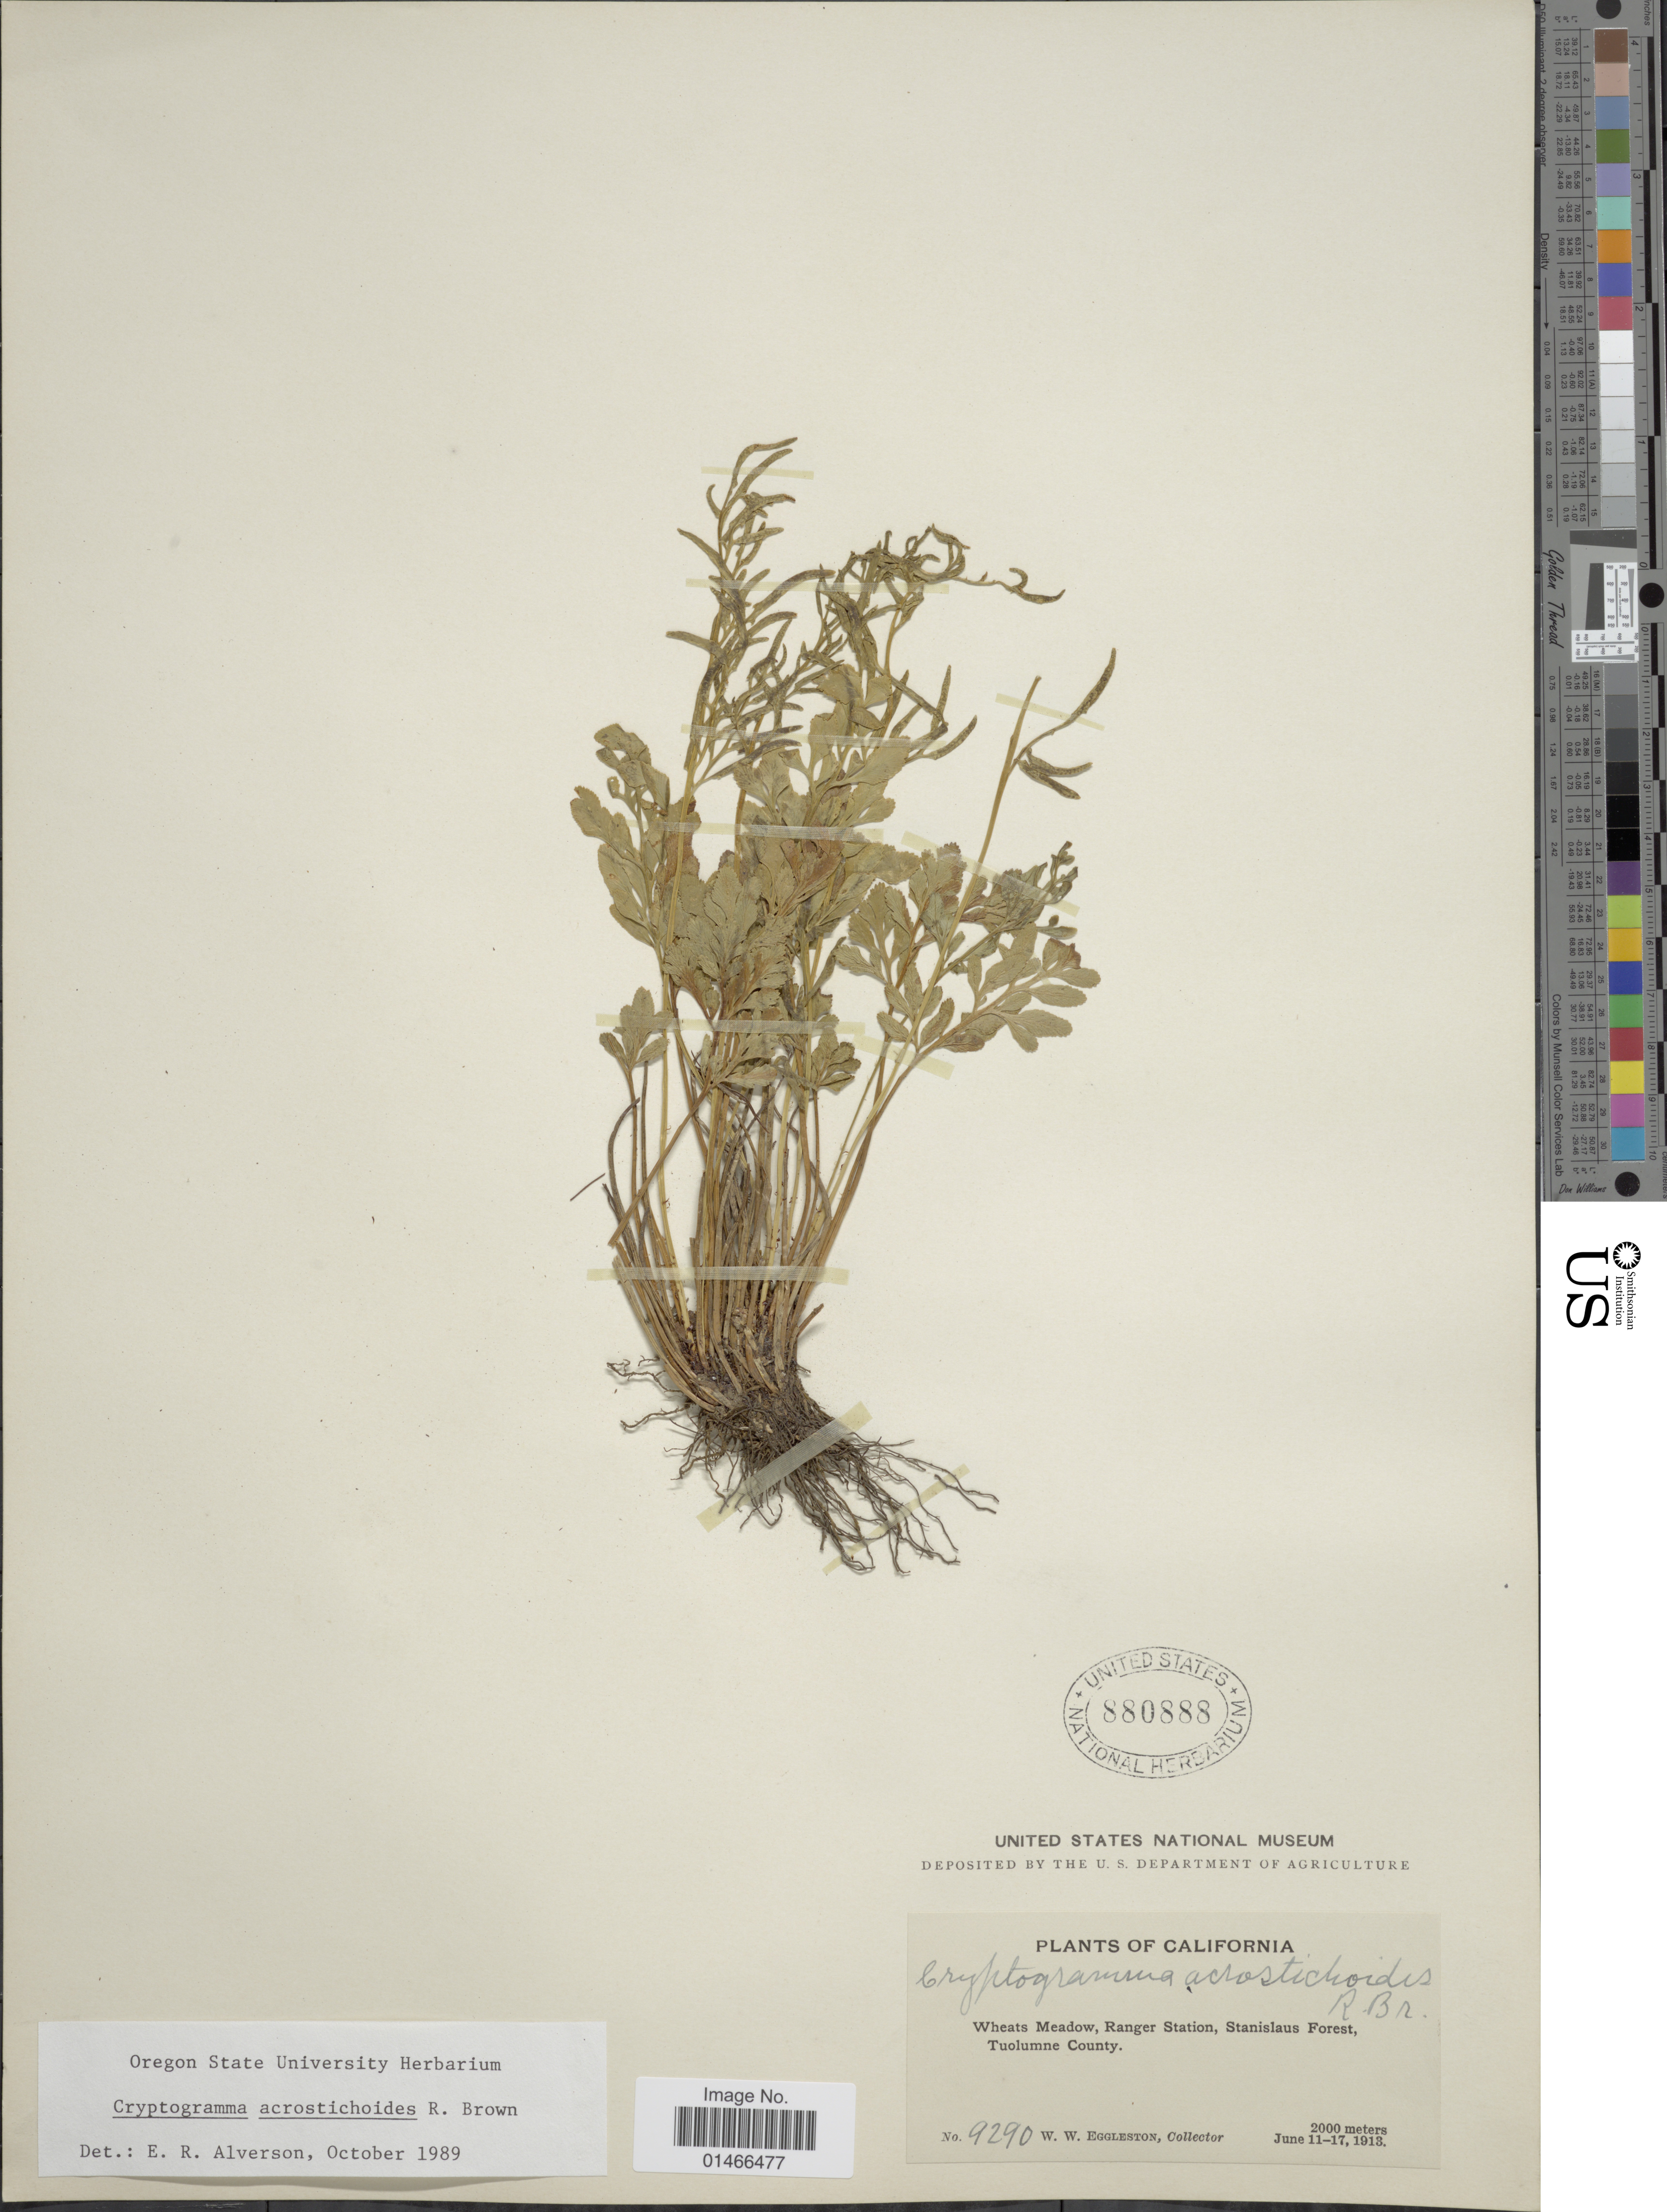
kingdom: Plantae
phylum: Tracheophyta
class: Polypodiopsida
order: Polypodiales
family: Pteridaceae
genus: Cryptogramma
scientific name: Cryptogramma acrostichoides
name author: R. Br.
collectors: W. W. Eggleston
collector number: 9290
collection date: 1913-06-11/1913-06-17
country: United States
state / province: California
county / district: Tuolumne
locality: Wheats Meadown, Ranger Station, Stanislaud Forest, Tuolumne County.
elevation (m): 2000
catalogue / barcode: US 880888